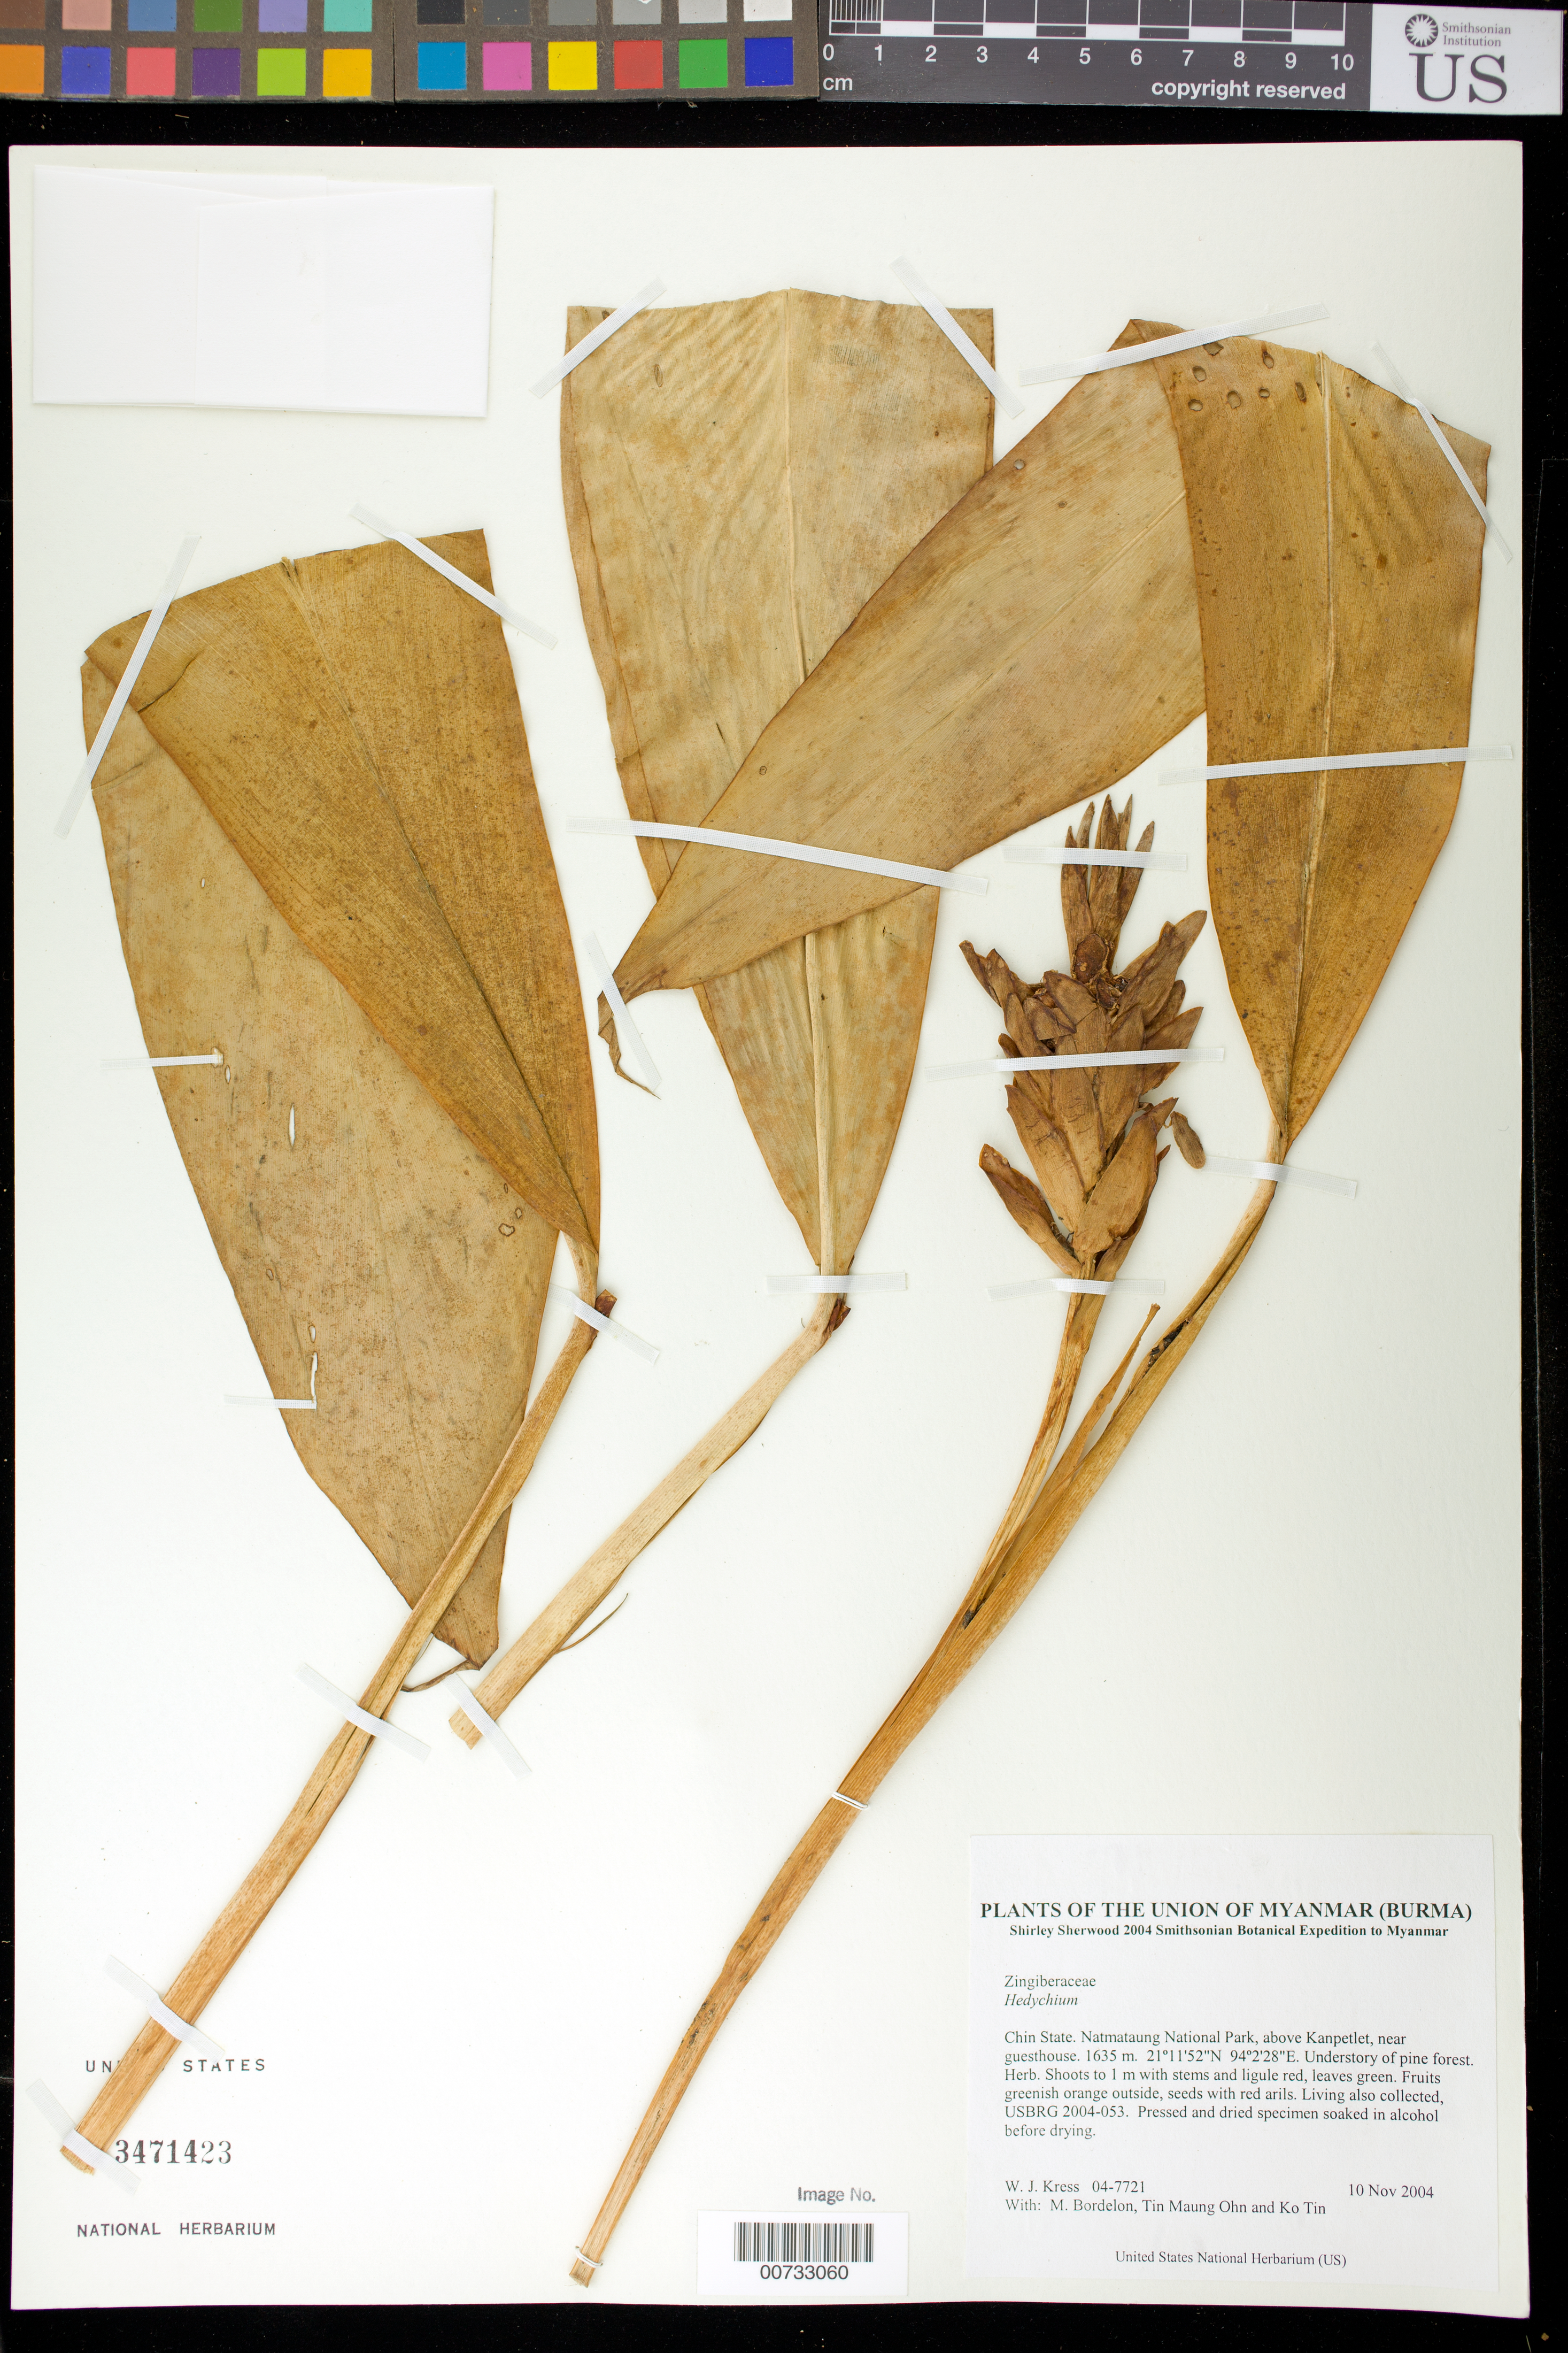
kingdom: Plantae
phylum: Tracheophyta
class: Liliopsida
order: Zingiberales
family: Zingiberaceae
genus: Hedychium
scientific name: Hedychium sp.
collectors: W. J. Kress, M. Bordelon, Tin Maung Ohn & Ko Tin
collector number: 04-7721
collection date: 2004-11-10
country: Myanmar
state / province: Chin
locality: Natmataung National Park, above Kanpetlet, near guesthouse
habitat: Understory of pine forest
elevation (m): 1635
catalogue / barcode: US 3471423